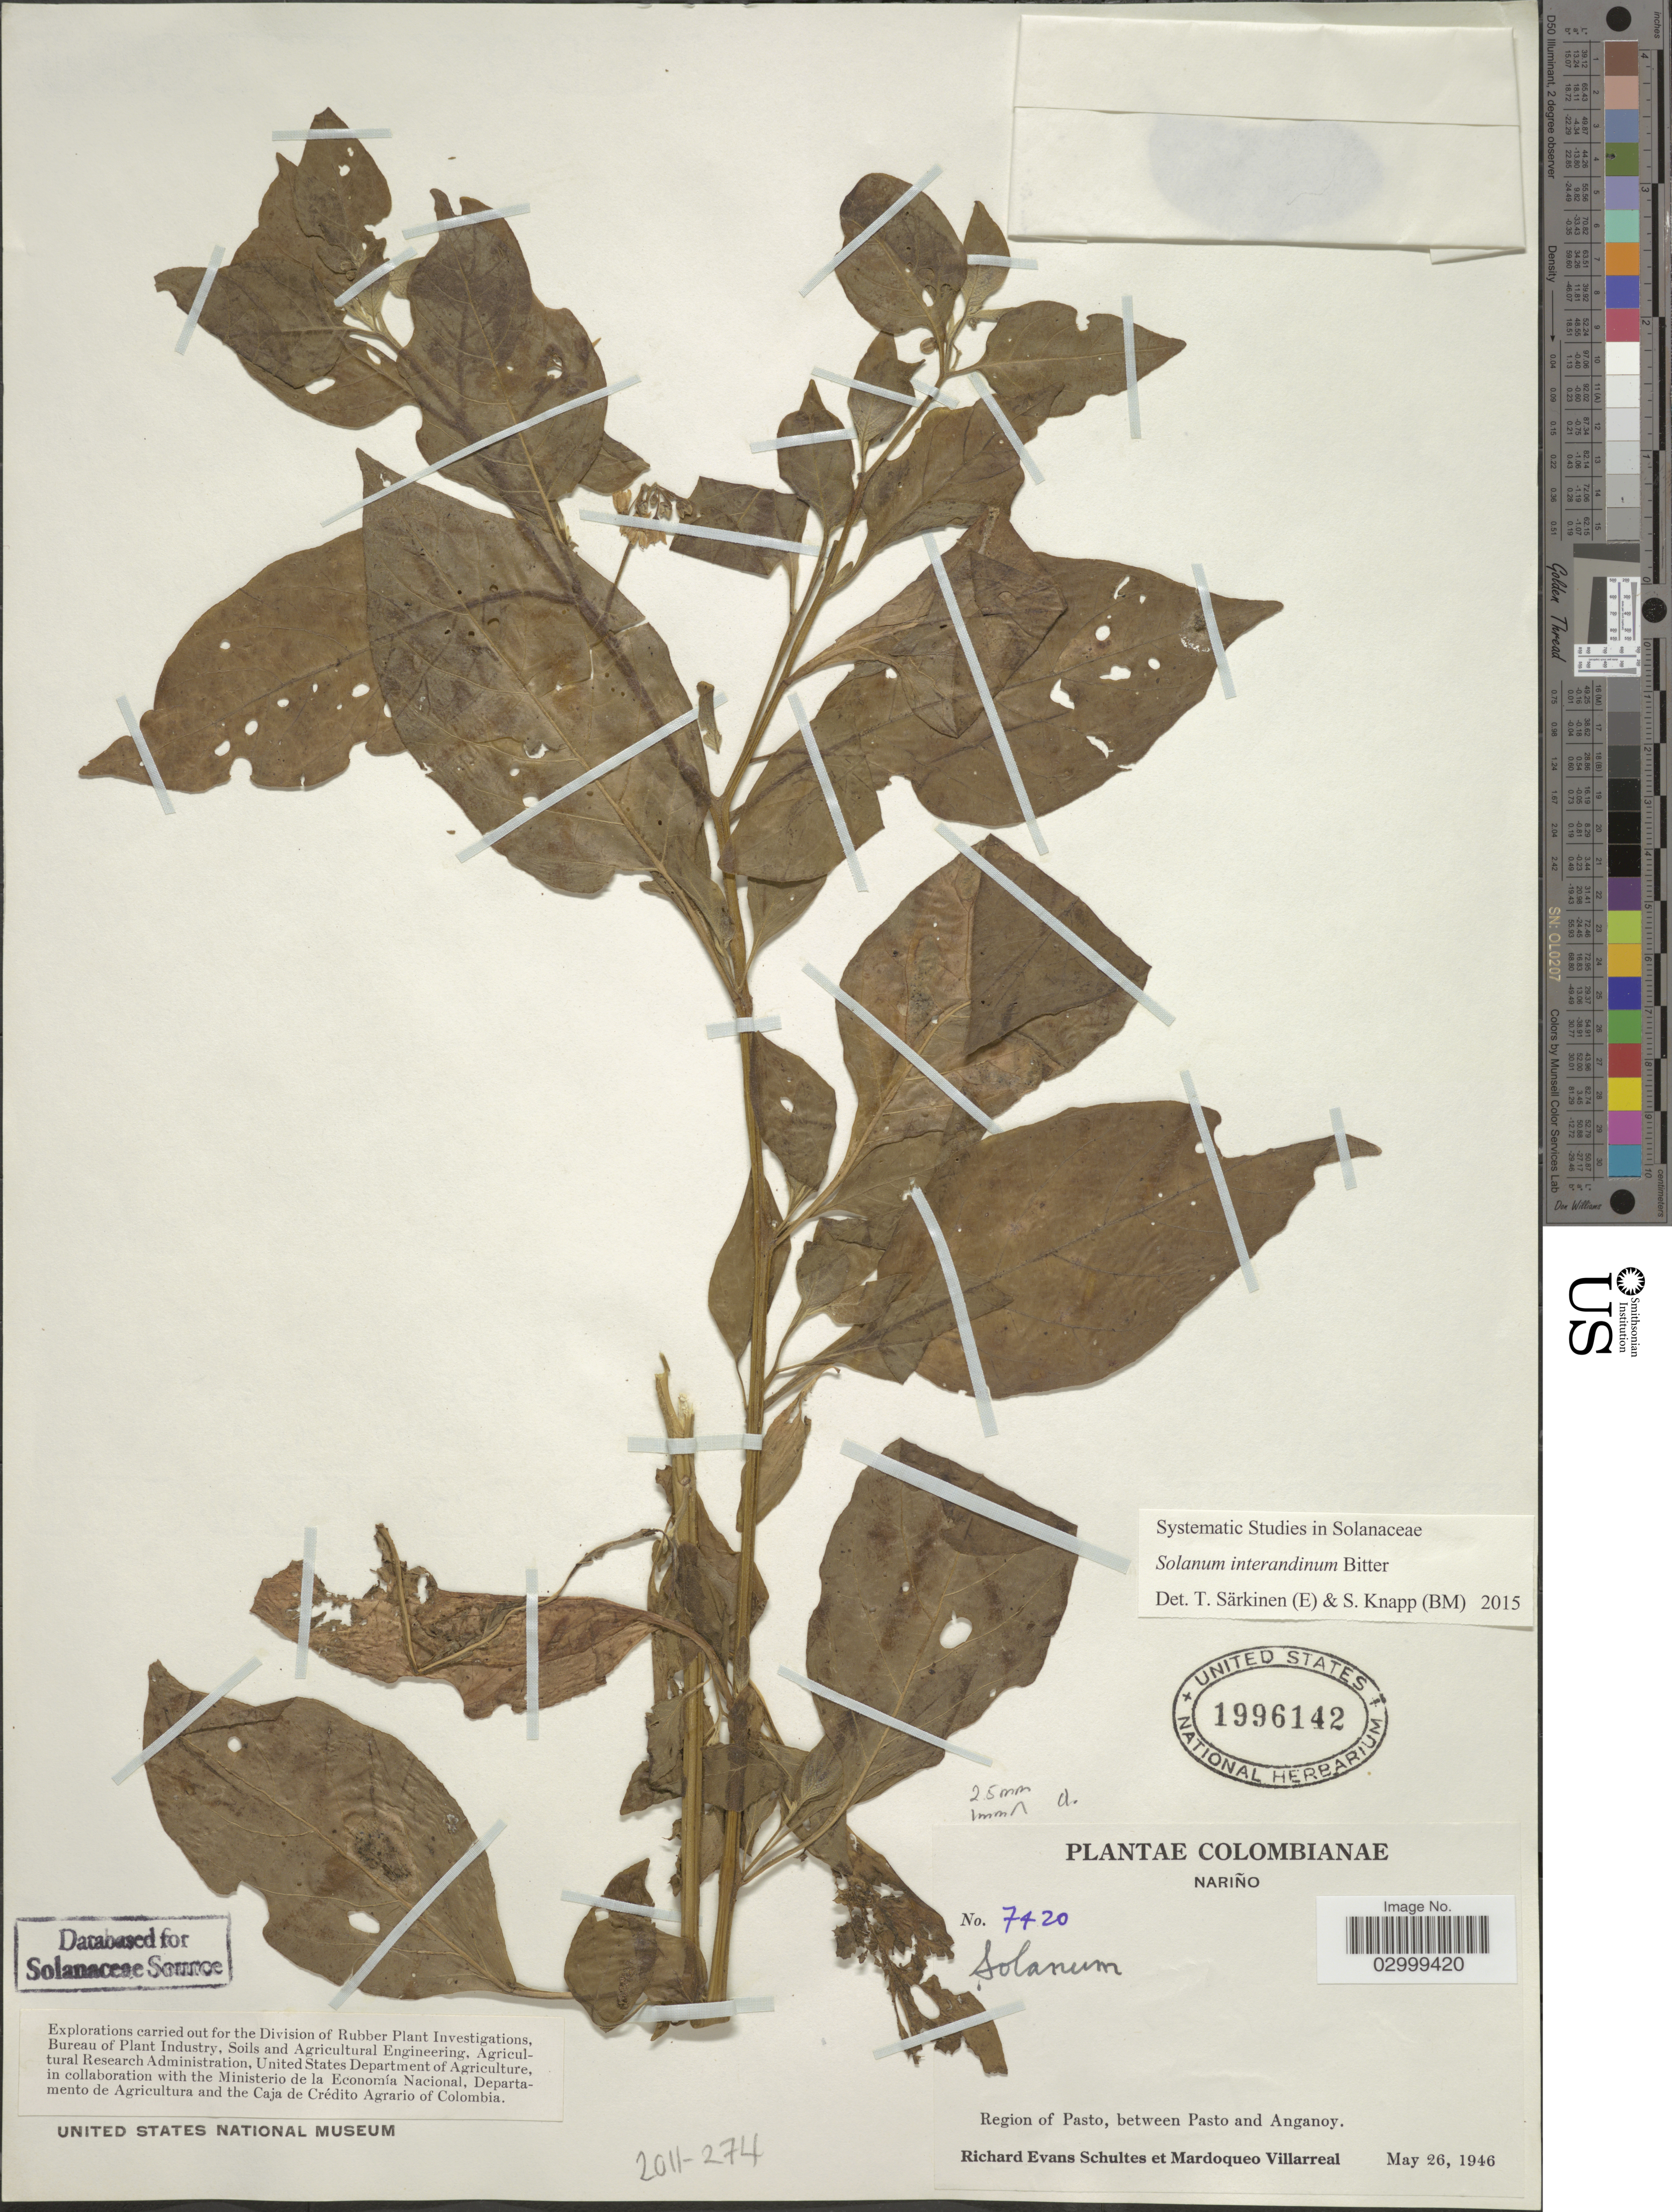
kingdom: Plantae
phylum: Tracheophyta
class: Magnoliopsida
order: Solanales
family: Solanaceae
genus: Solanum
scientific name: Solanum interandinum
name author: Bitter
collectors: R. E. Schultes & M. Villarreal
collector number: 7420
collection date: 1946-05-26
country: Colombia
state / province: Nariño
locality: Region of Pasto, between Pasto and Anganoy.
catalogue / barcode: US 1996142